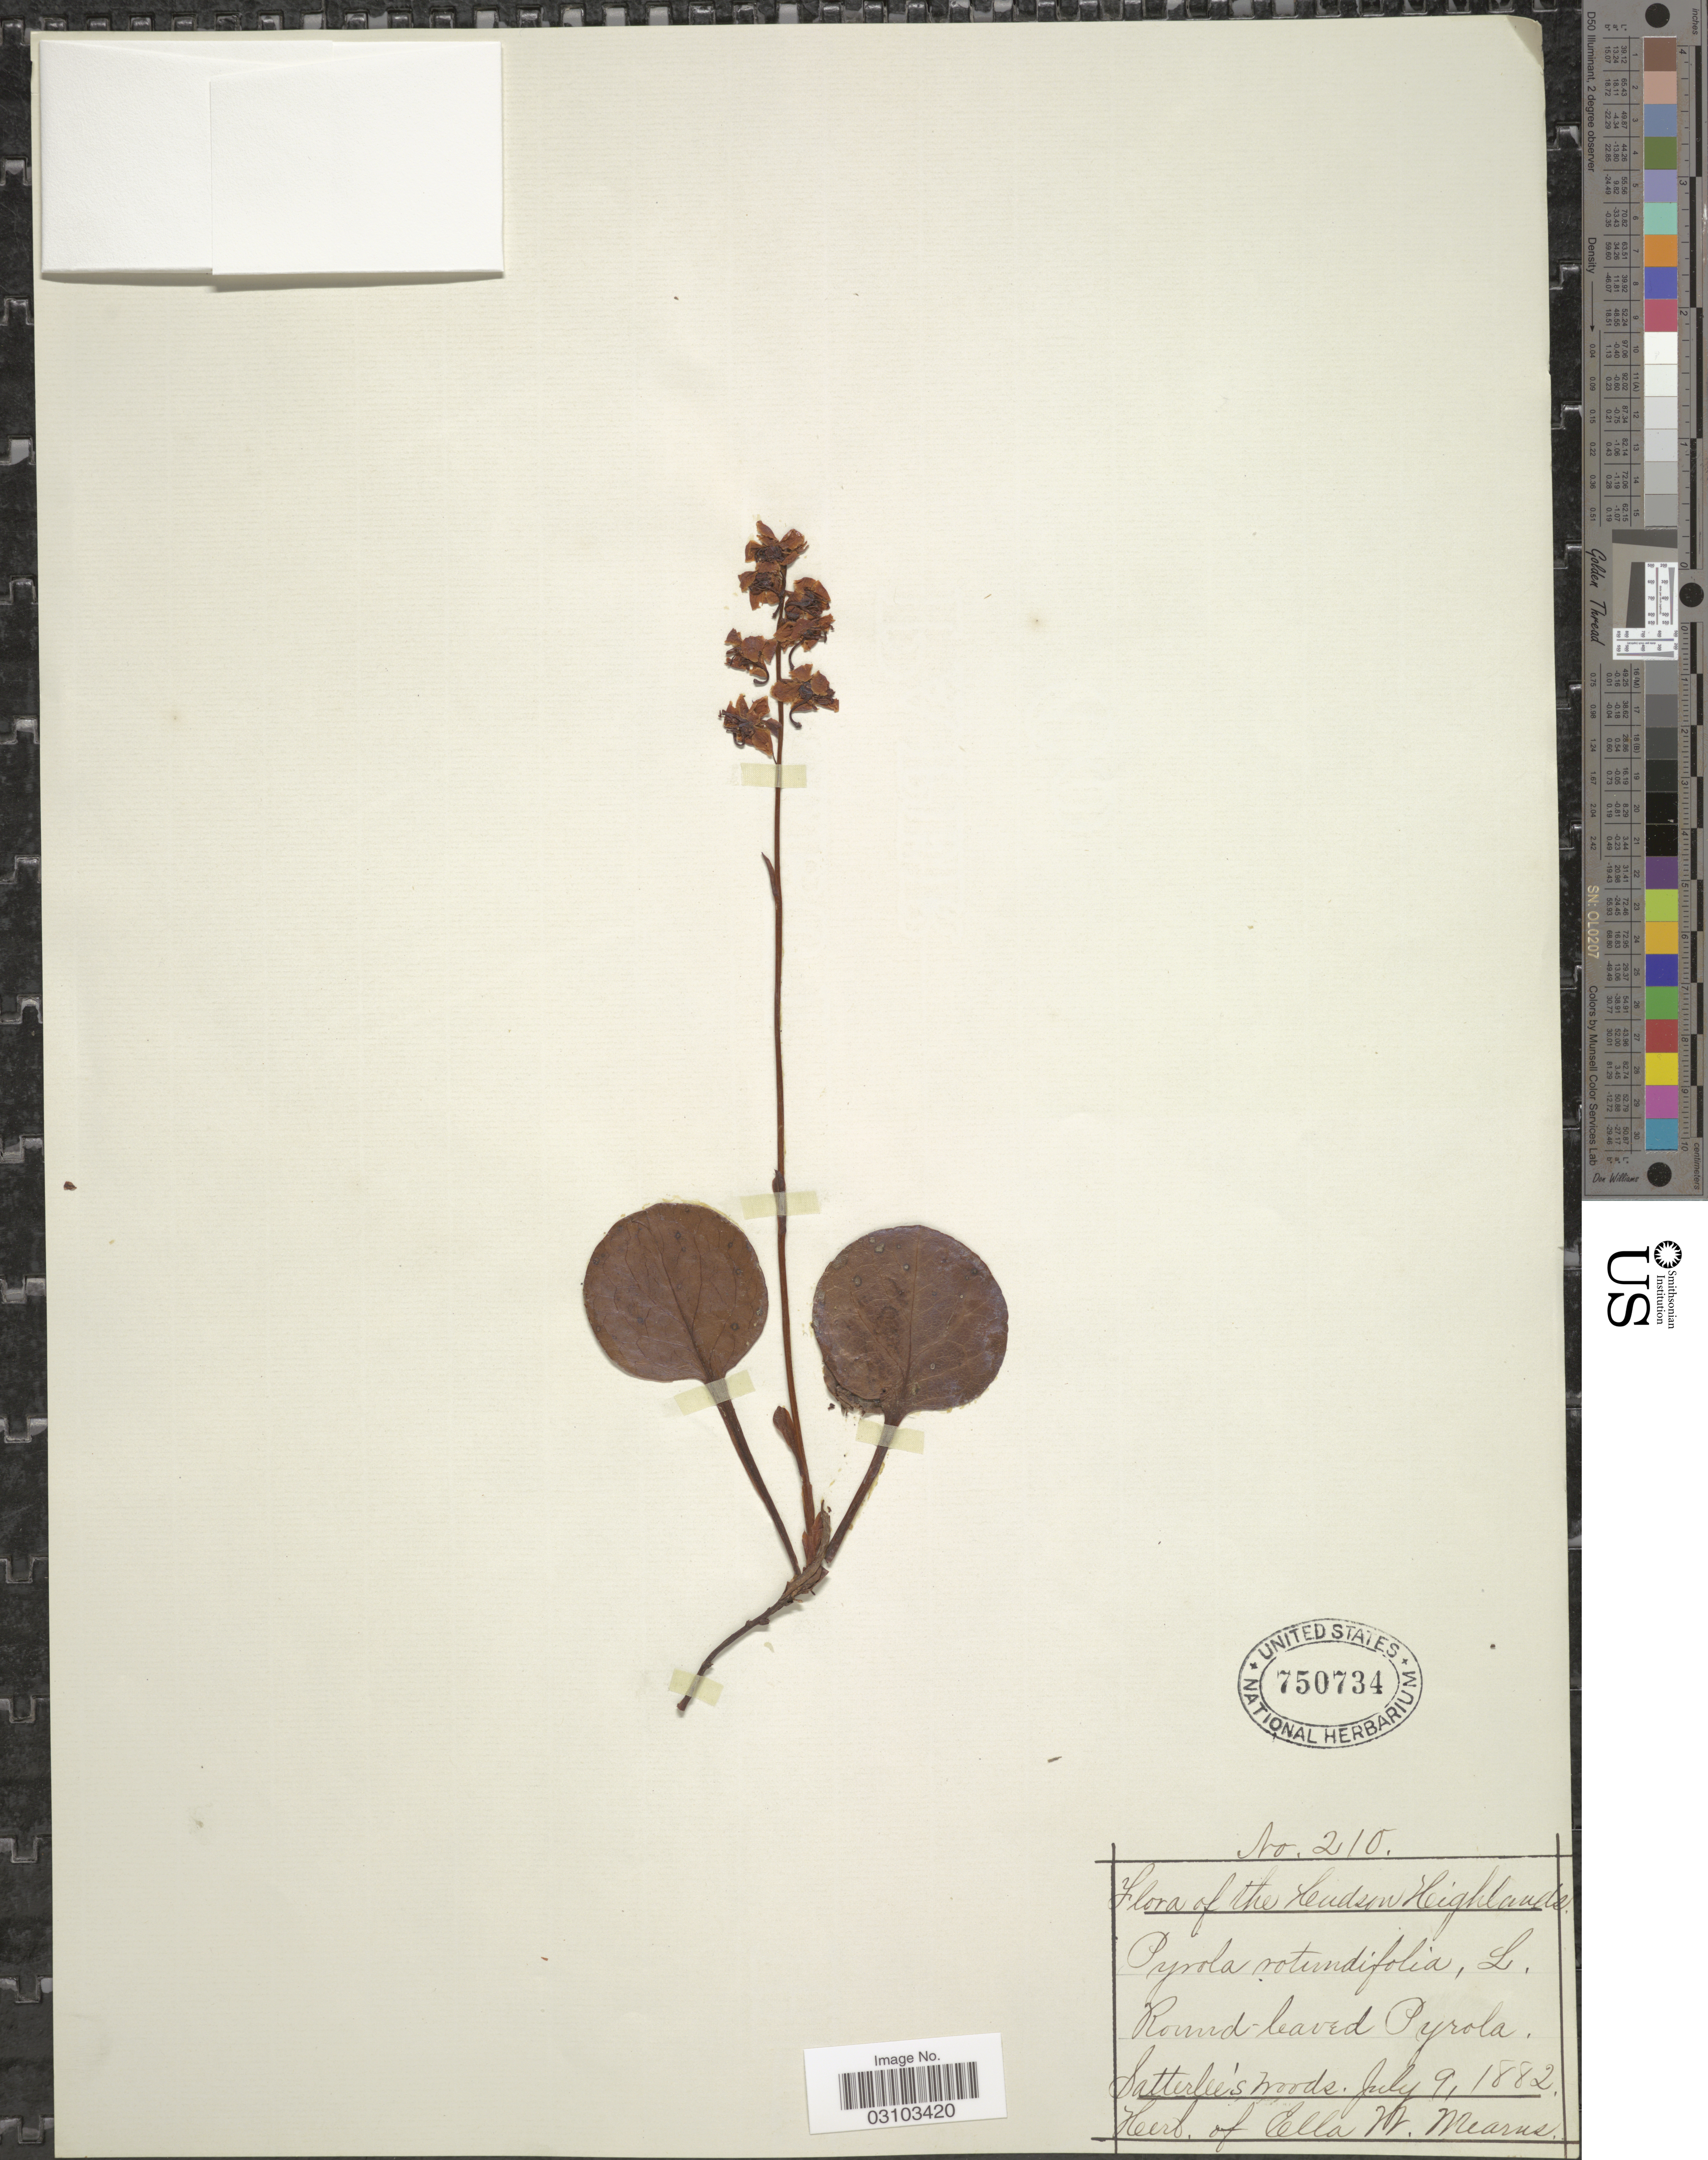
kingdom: Plantae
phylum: Tracheophyta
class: Magnoliopsida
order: Ericales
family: Ericaceae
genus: Pyrola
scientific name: Pyrola americana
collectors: ex herb. Ella W. Mearns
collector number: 210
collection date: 1882-07-09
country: United States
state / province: New York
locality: Hudson Highlands, Satterlee's Woods.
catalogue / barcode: US 750734